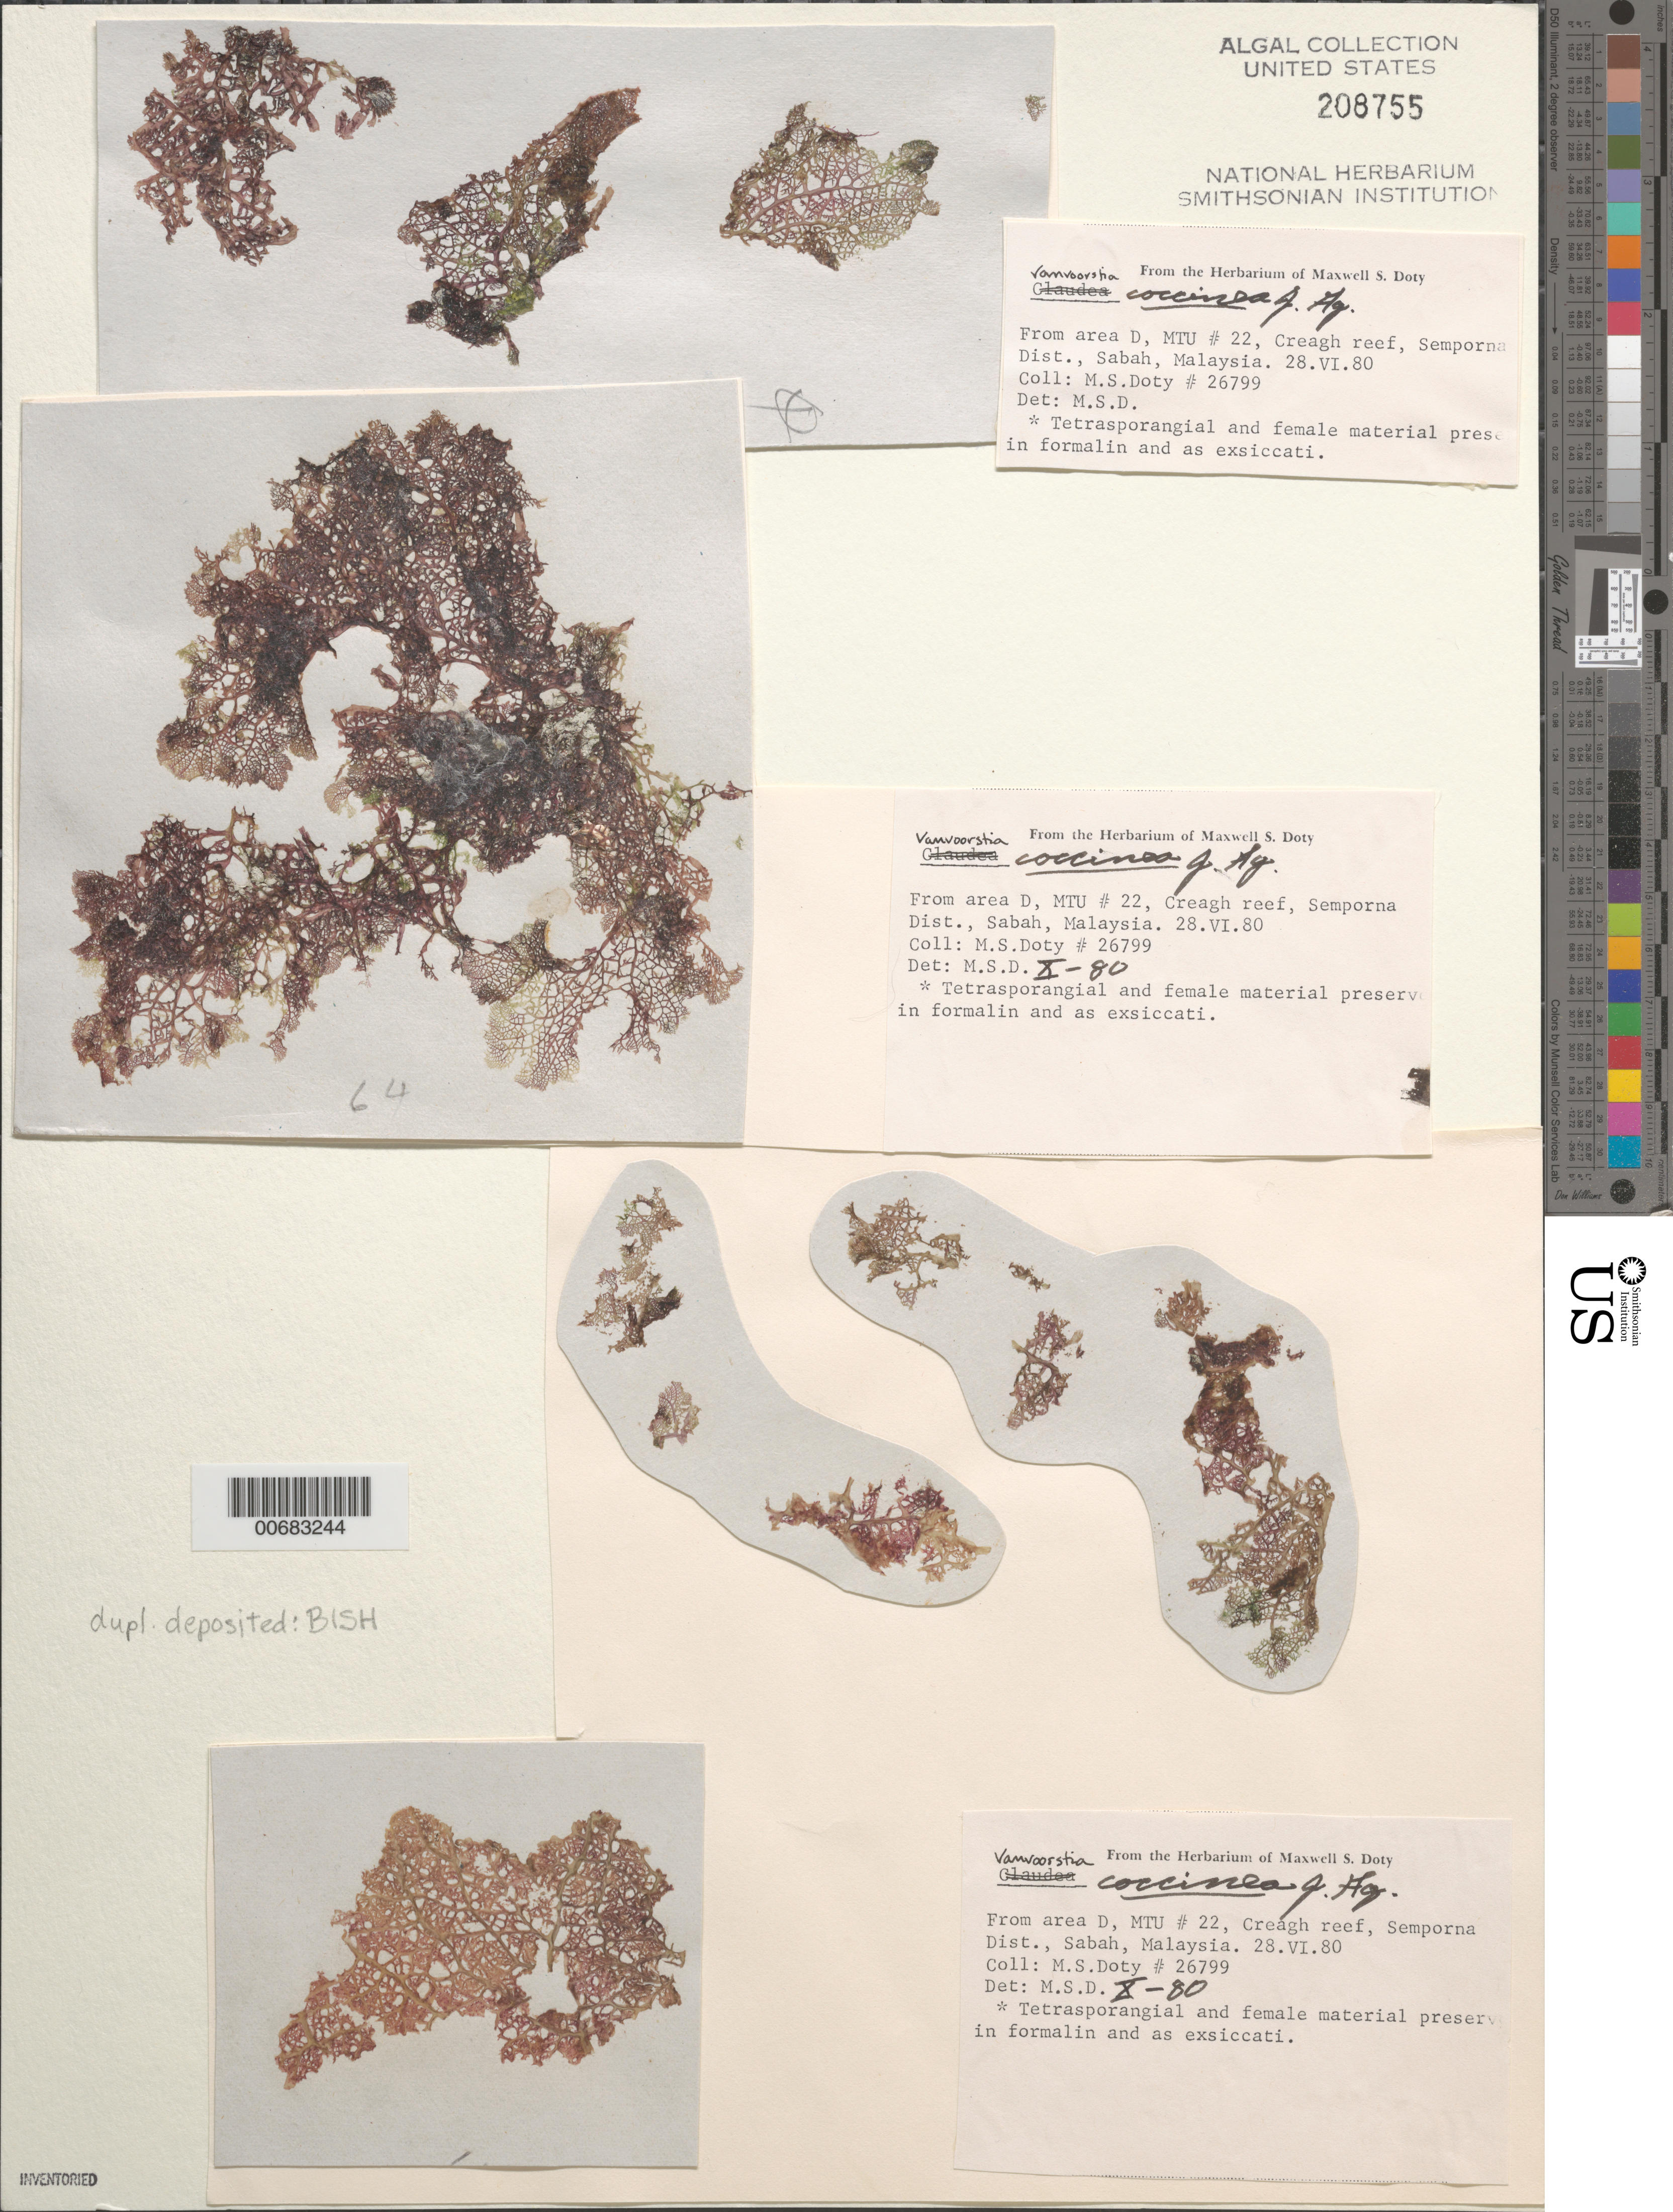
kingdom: Plantae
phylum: Rhodophyta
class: Florideophyceae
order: Ceramiales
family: Delesseriaceae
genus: Vanvoorstia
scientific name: Vanvoorstia coccinea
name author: Harv. ex J. Agardh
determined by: Doty, M. S.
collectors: M. S. Doty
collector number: MSD 26799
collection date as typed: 28 Jun 1980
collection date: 1980-06-28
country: Malaysia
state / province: Sabah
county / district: Semporna District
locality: Creagh Reef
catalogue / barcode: US 208755